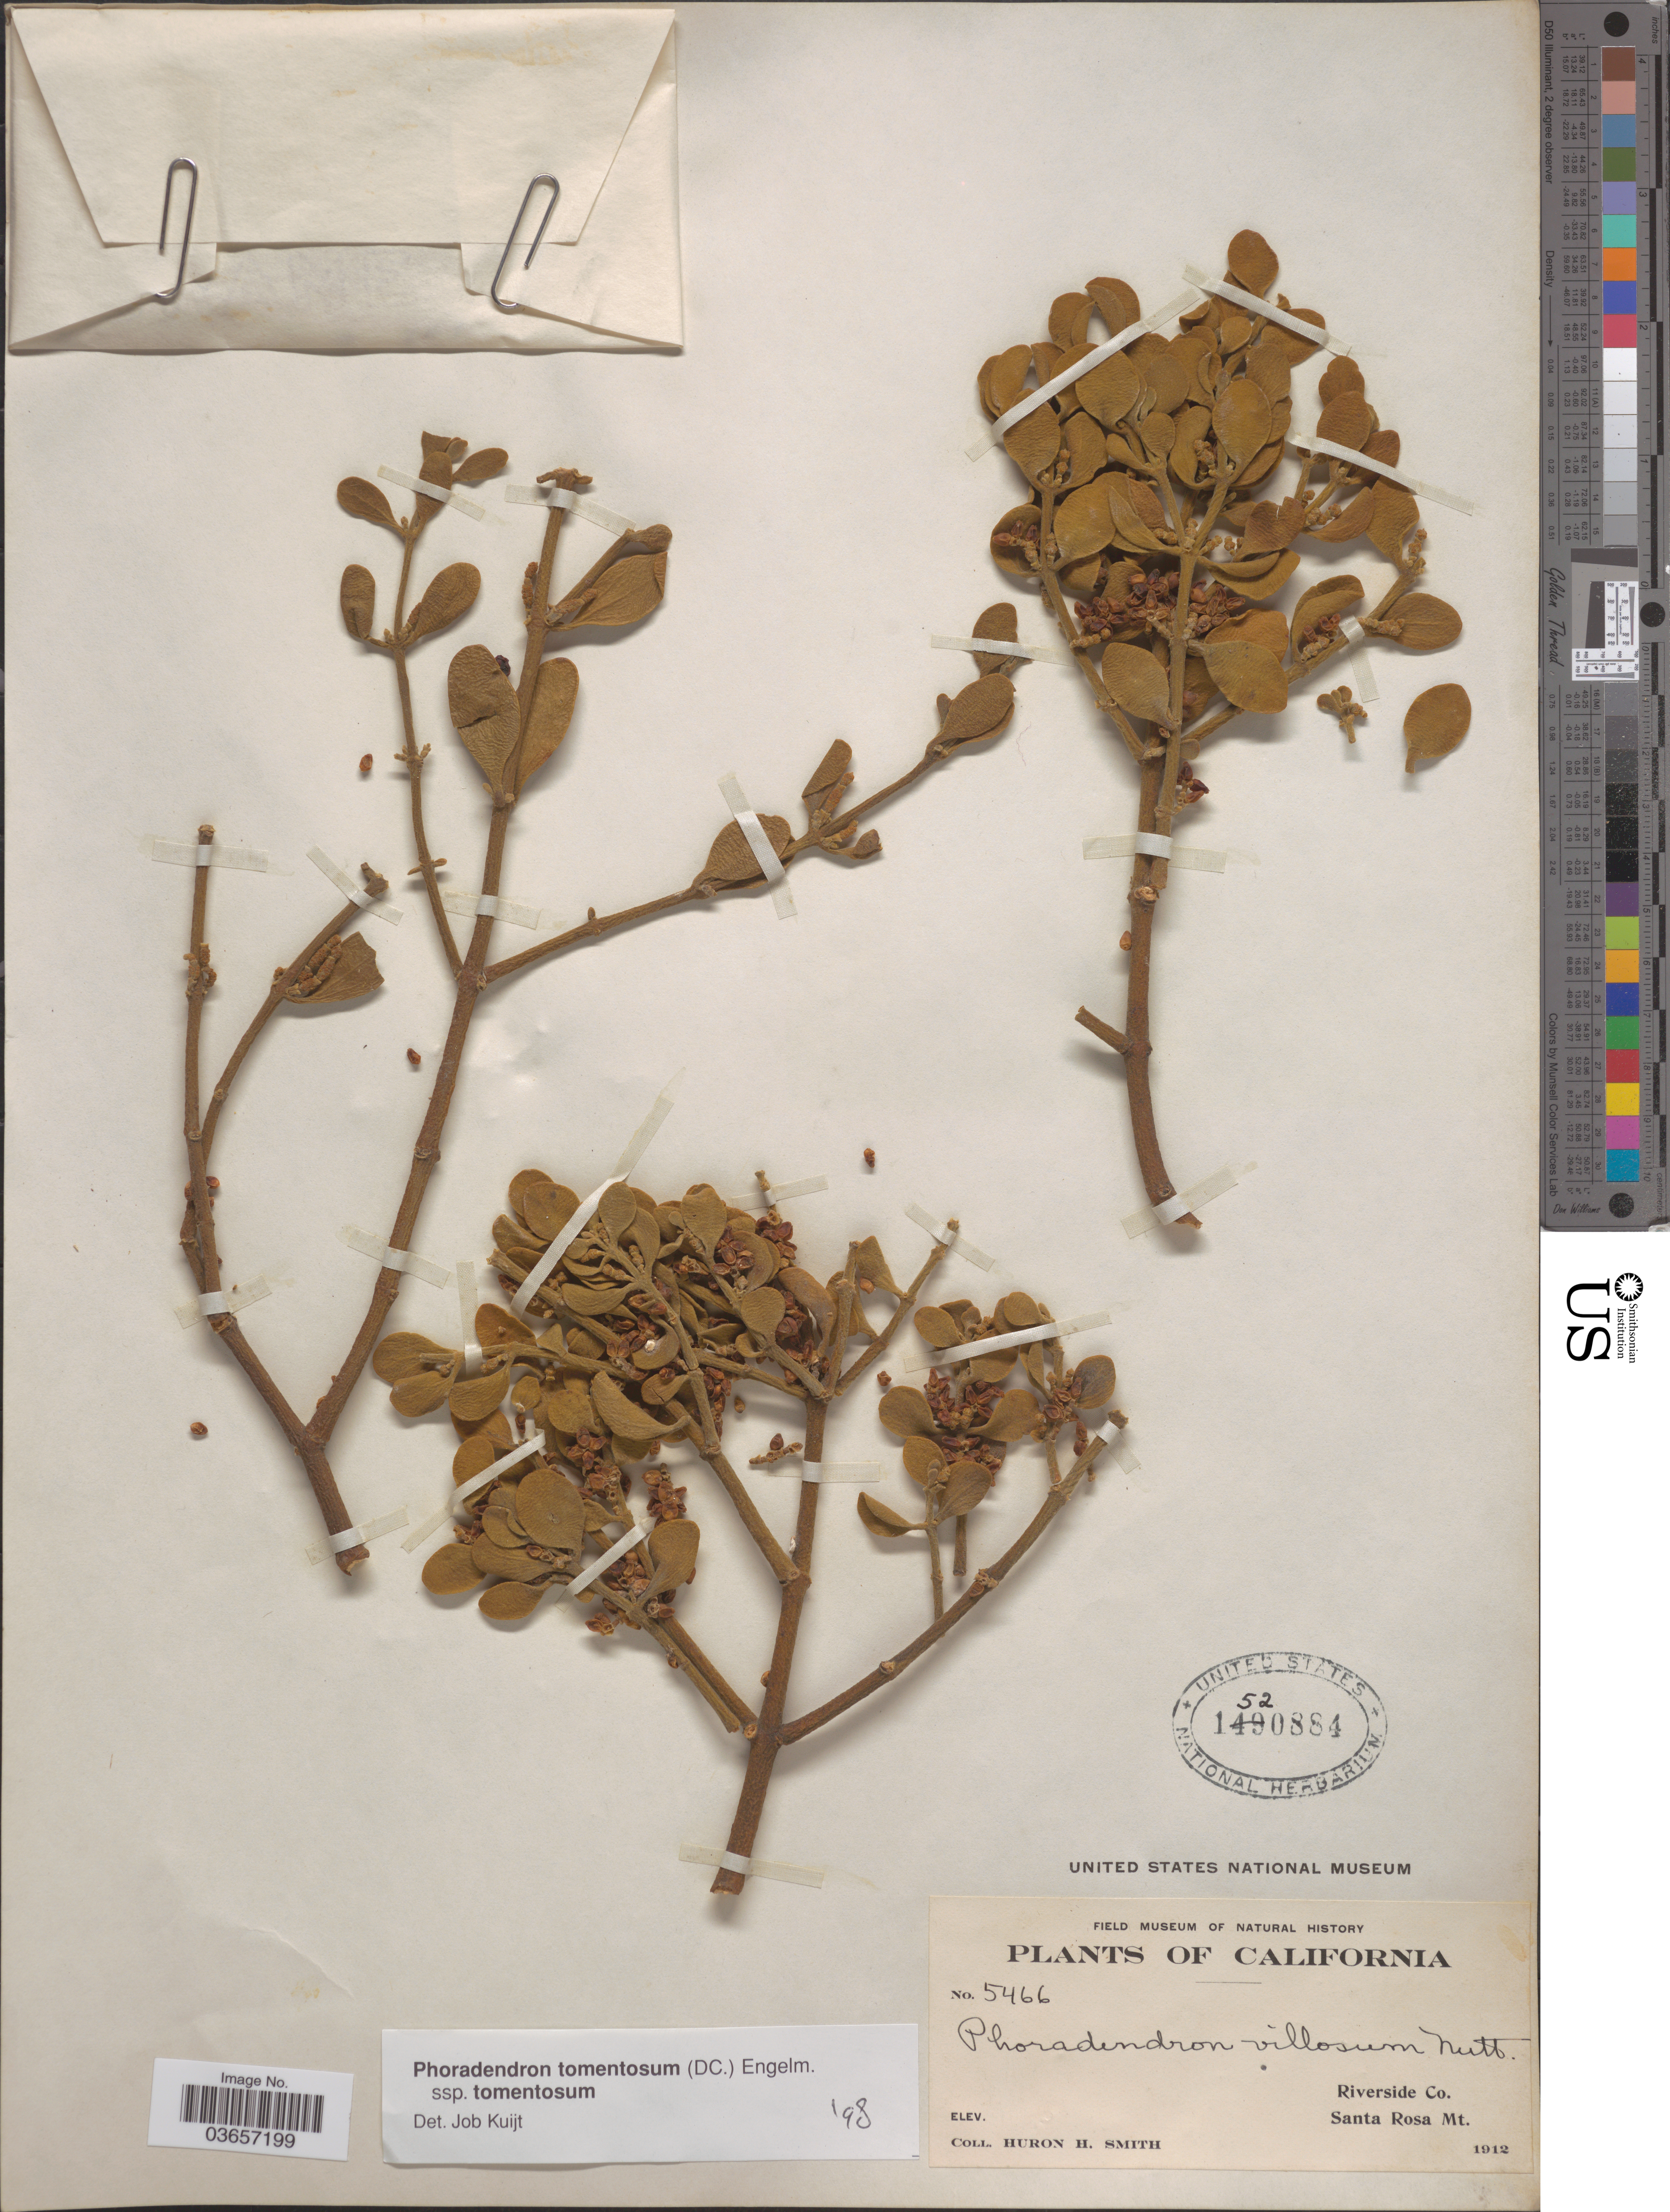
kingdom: Plantae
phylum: Tracheophyta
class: Magnoliopsida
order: Santalales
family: Viscaceae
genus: Phoradendron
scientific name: Phoradendron tomentosum subsp. tomentosum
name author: DC.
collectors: Huron H. Smith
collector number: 5466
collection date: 1912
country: United States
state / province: California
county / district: Riverside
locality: Riverside Co. Santa Rosa Mt.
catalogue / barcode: US 1520884